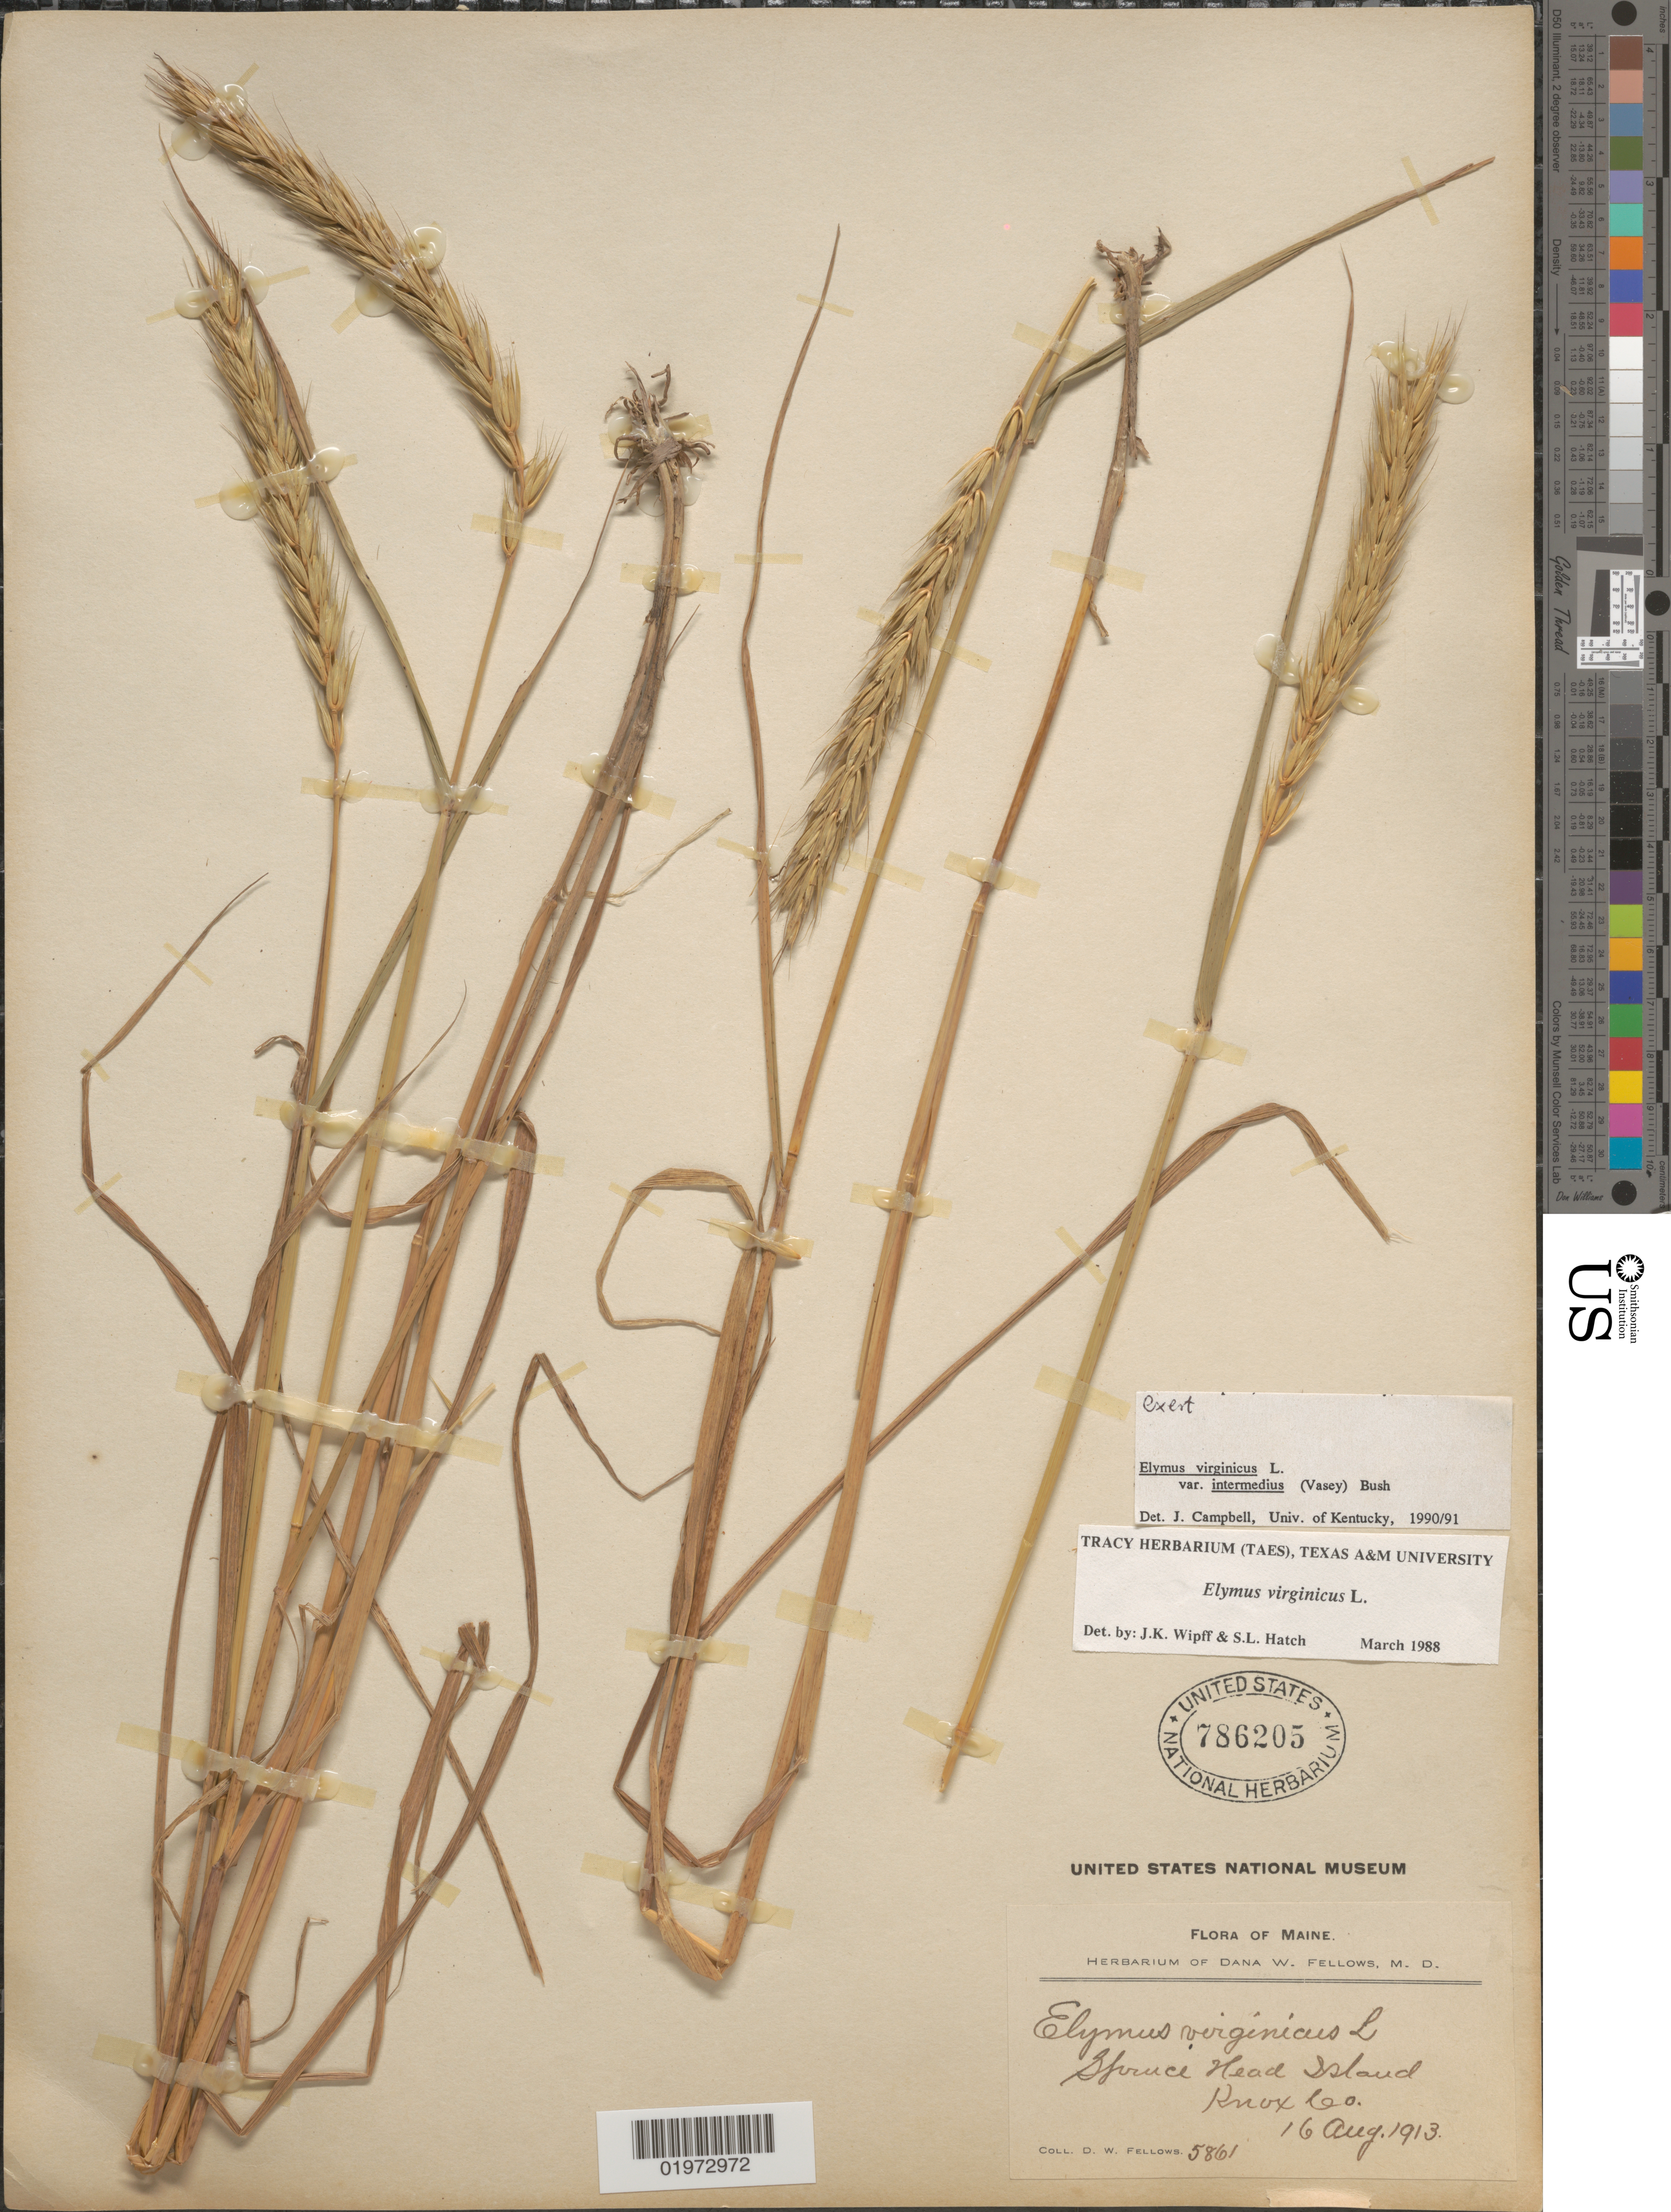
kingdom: Plantae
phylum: Tracheophyta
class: Liliopsida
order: Poales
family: Poaceae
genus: Elymus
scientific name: Elymus virginicus var. intermedius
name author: L.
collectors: D. W. Fellows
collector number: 5861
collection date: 1913-08-16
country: United States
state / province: Maine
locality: Spruce Head Island, Knox Co.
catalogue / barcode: US 786205